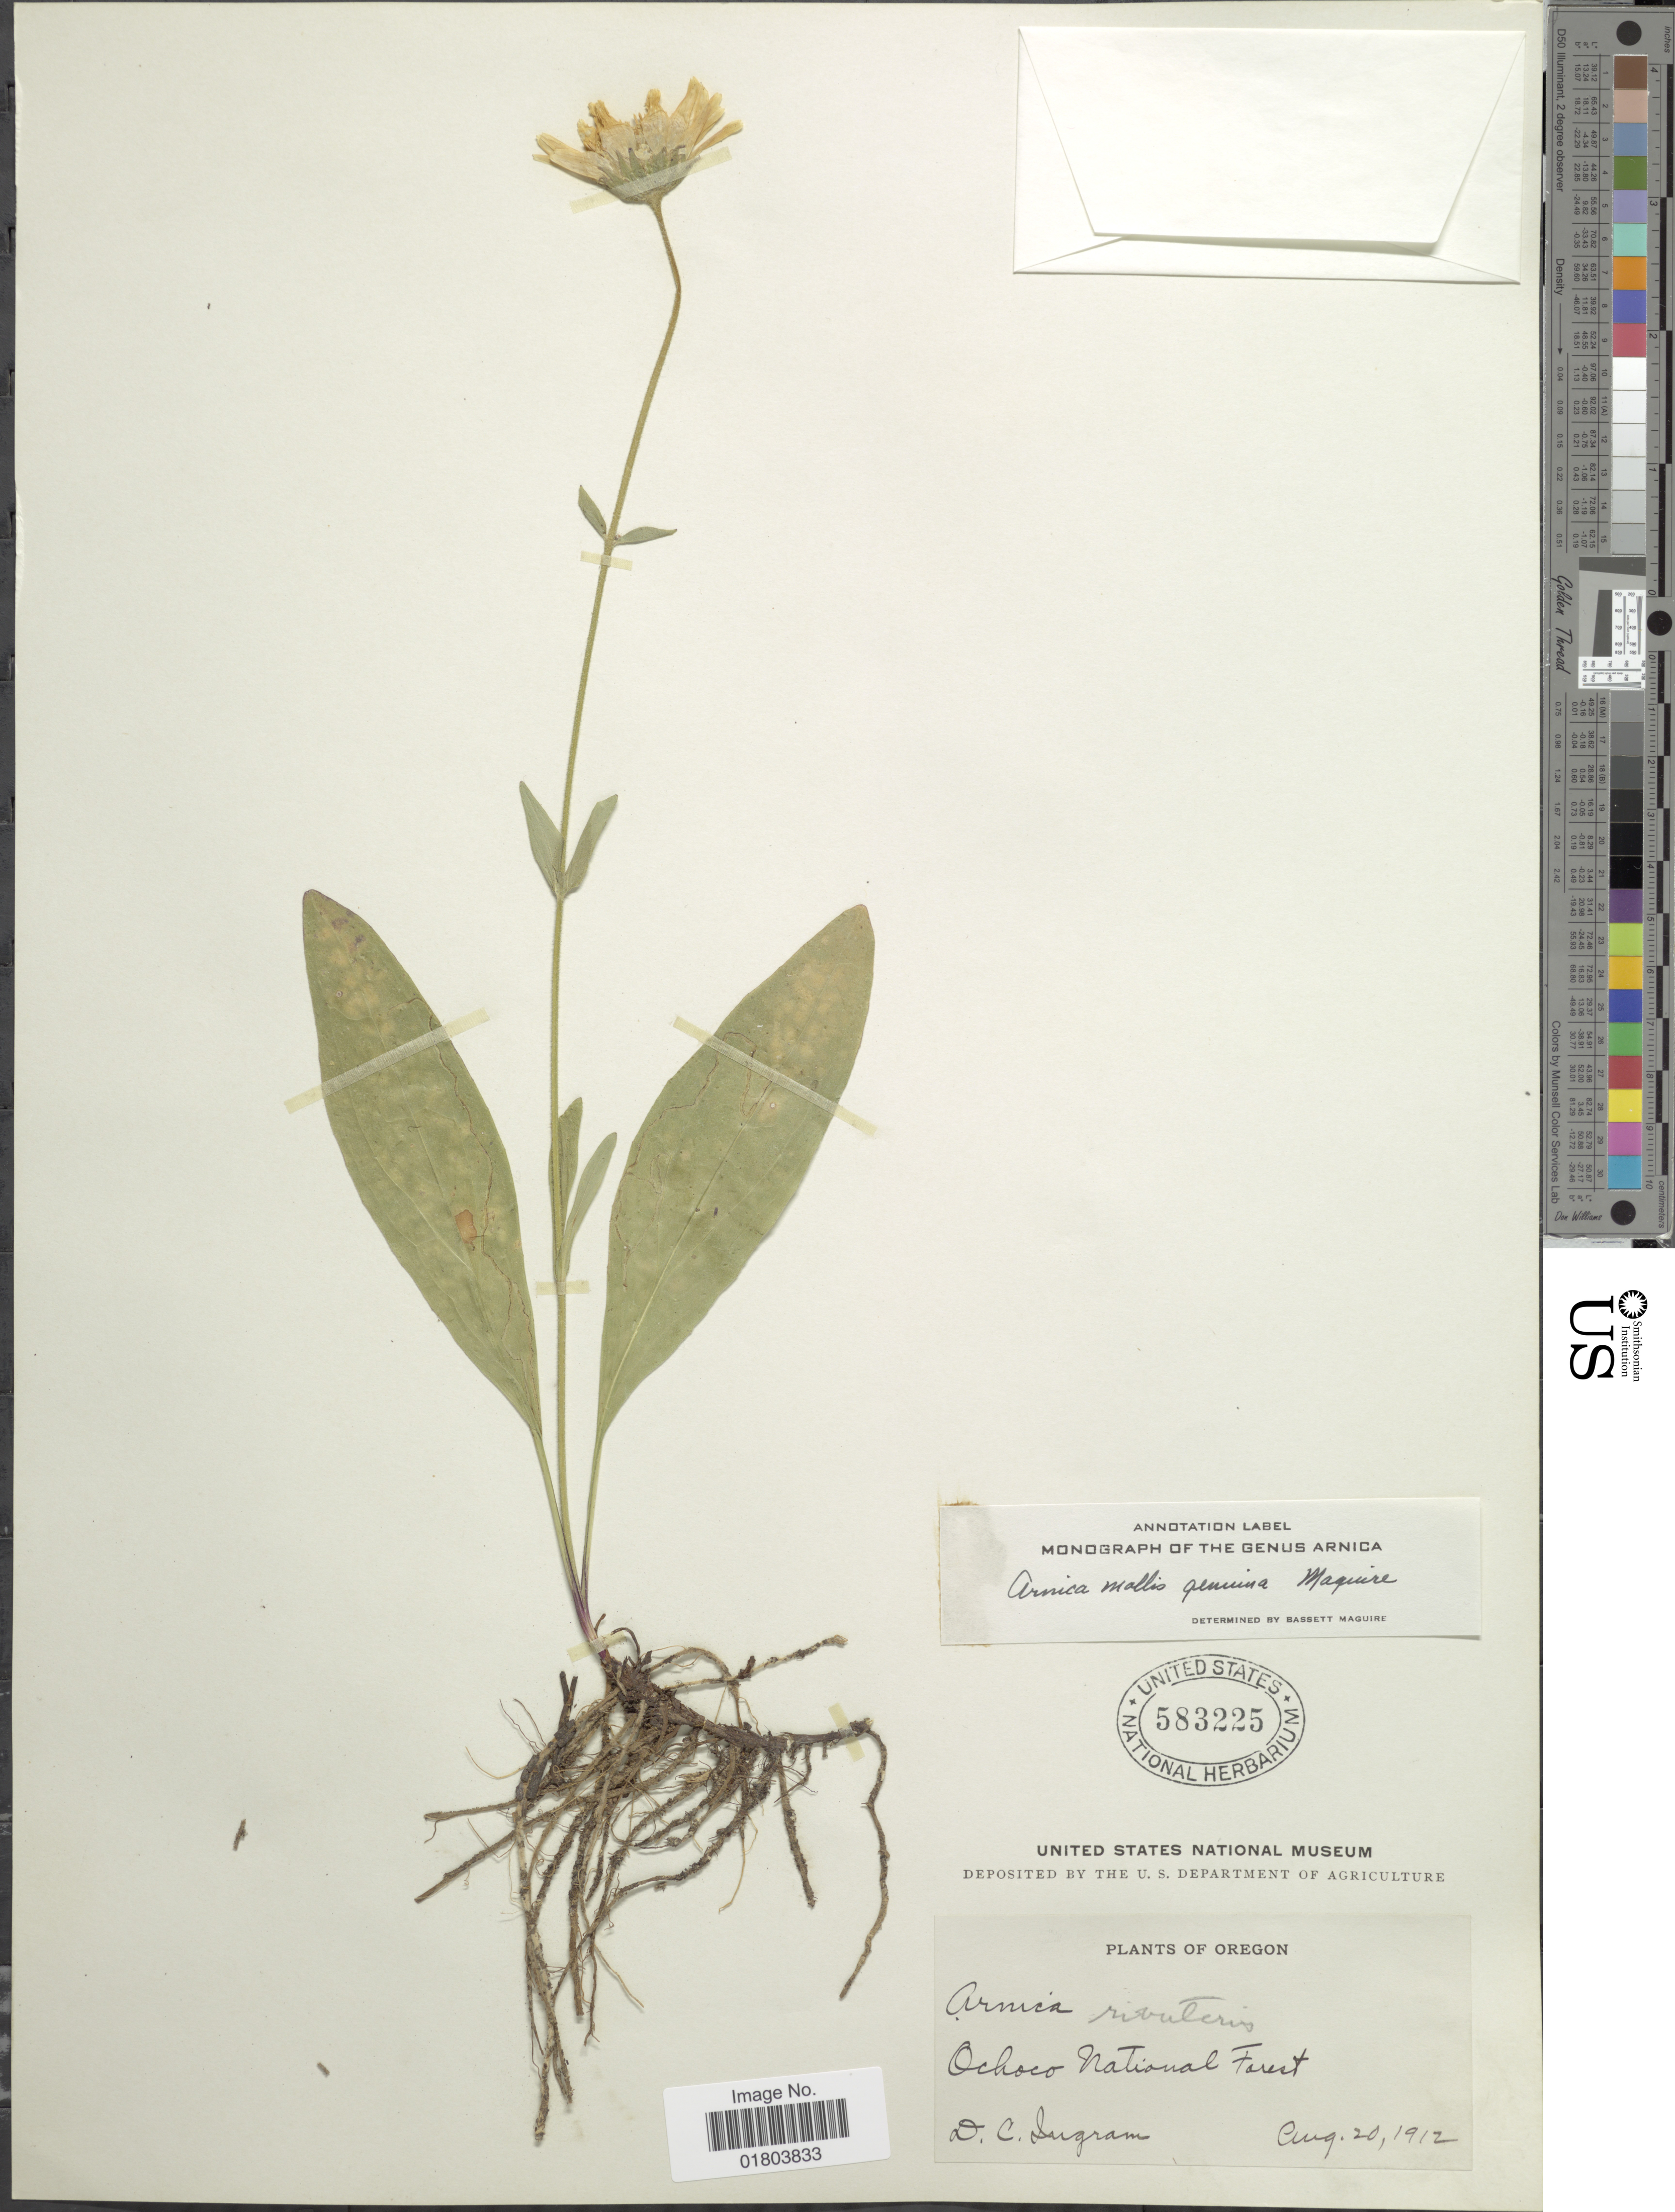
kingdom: Plantae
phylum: Tracheophyta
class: Magnoliopsida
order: Asterales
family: Asteraceae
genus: Arnica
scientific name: Arnica mollis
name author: Hook.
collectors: D. C. Ingram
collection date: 1912-08-20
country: United States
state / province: Oregon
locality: Ochoco National Forest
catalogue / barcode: US 583225